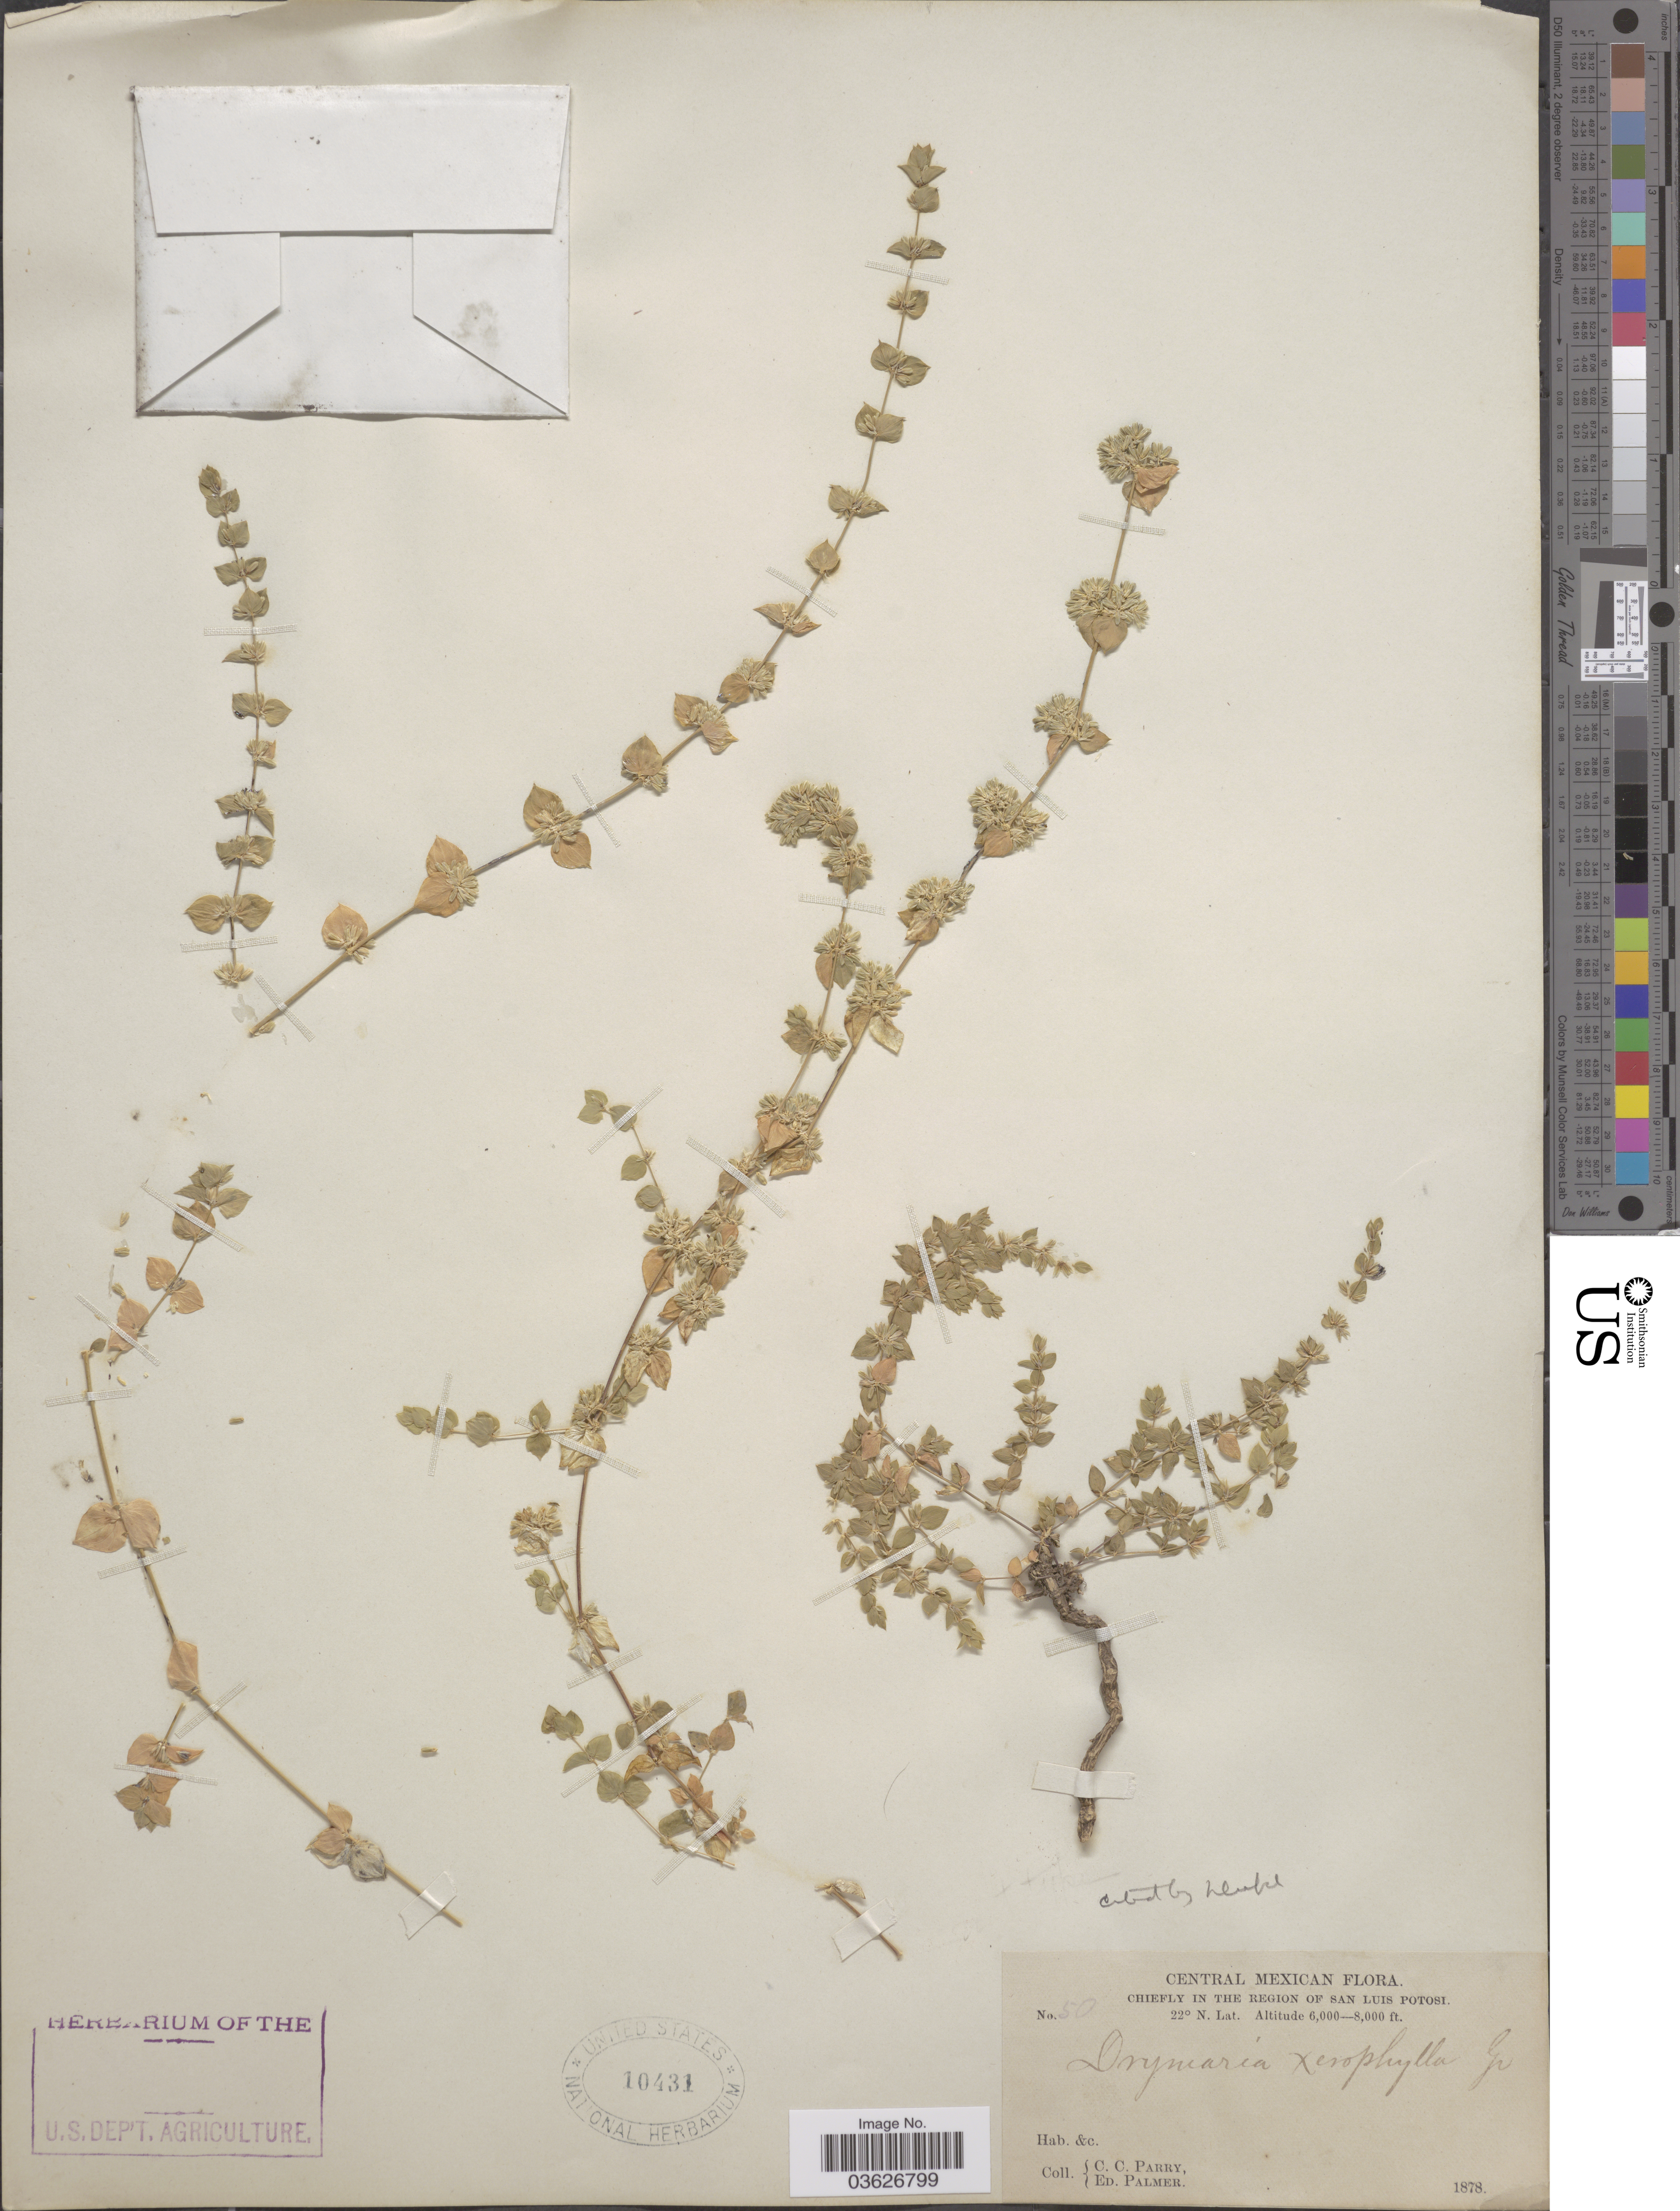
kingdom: Plantae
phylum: Tracheophyta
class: Magnoliopsida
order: Caryophyllales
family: Caryophyllaceae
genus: Drymaria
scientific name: Drymaria xerophylla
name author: A. Gray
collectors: C. C. Parry & E. Palmer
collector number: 50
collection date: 1878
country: Mexico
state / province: San Luis Potosí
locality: Central Mexican. Chiefly in the region of San Luis Potosi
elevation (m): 1829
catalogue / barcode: US 10431